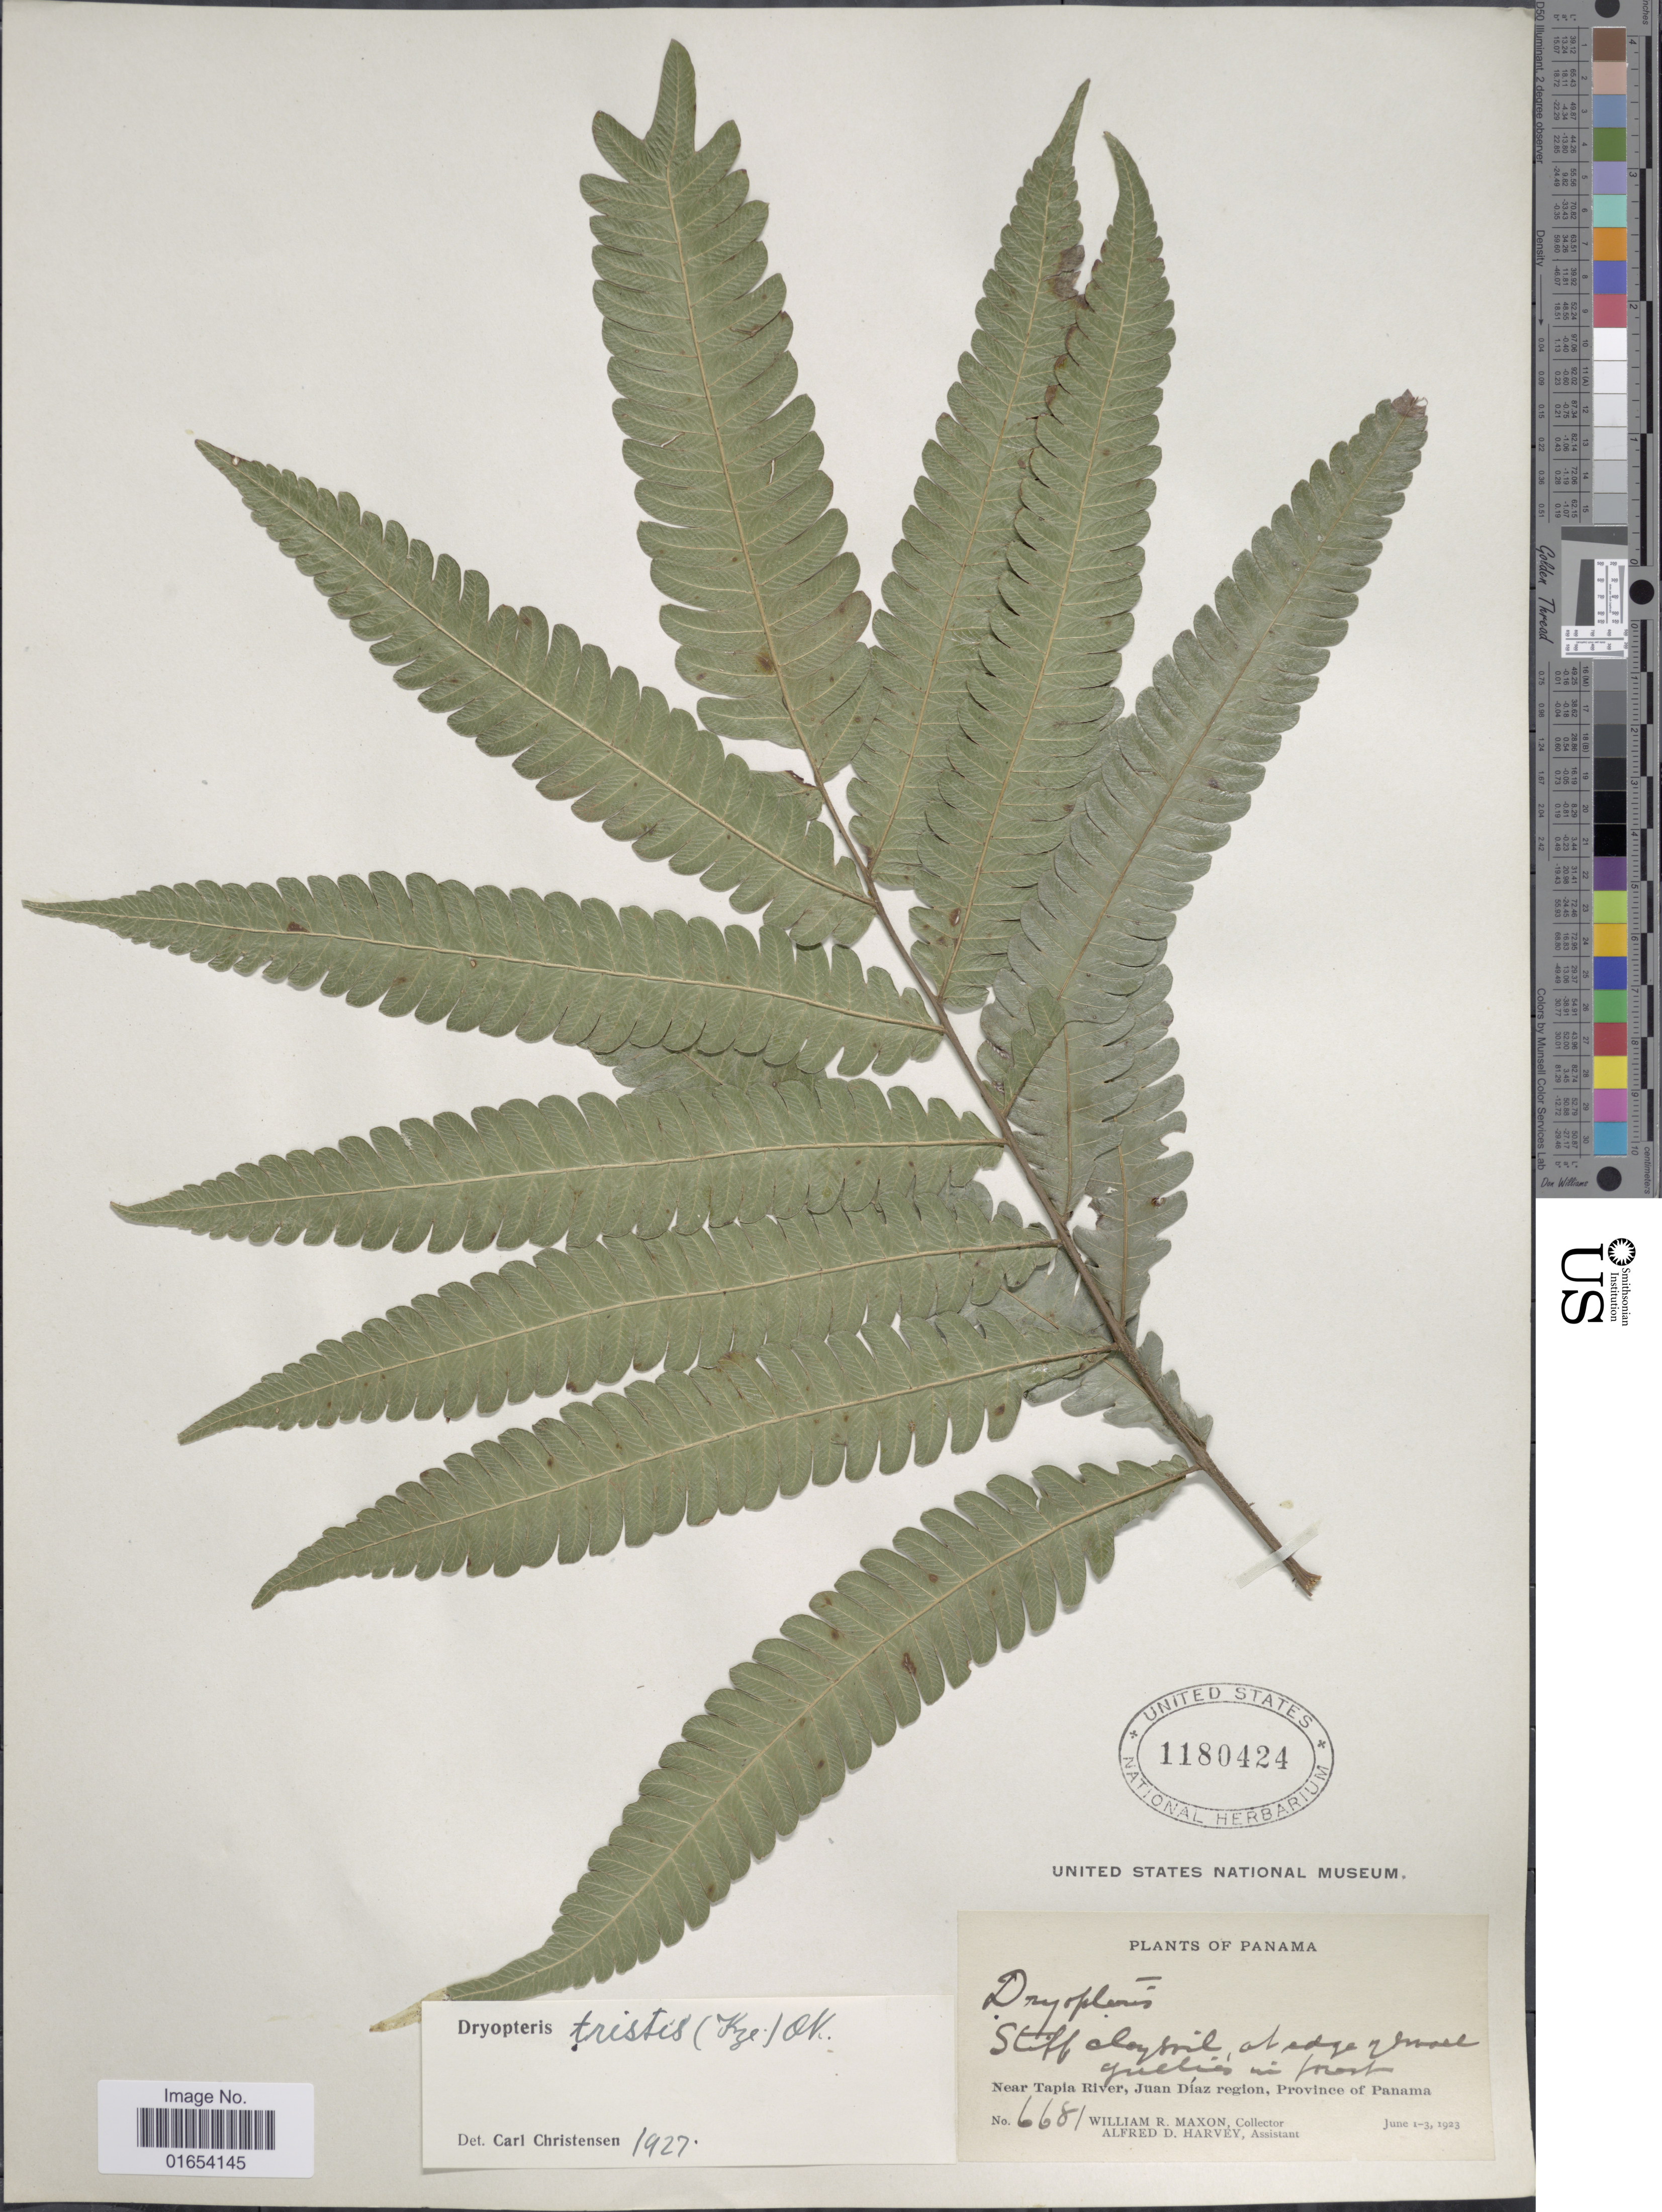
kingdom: Plantae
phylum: Tracheophyta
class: Polypodiopsida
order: Polypodiales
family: Thelypteridaceae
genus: Goniopteris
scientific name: Goniopteris nicaraguensis (C. Chr.) comb. nov., ined 2015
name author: (C. Chr.)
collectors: W. R. Maxon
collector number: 6681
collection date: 1923-06-01/1923-06-03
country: Panama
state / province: Panamá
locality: Near Tapia River, Juan Diaz region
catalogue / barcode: US 1180424